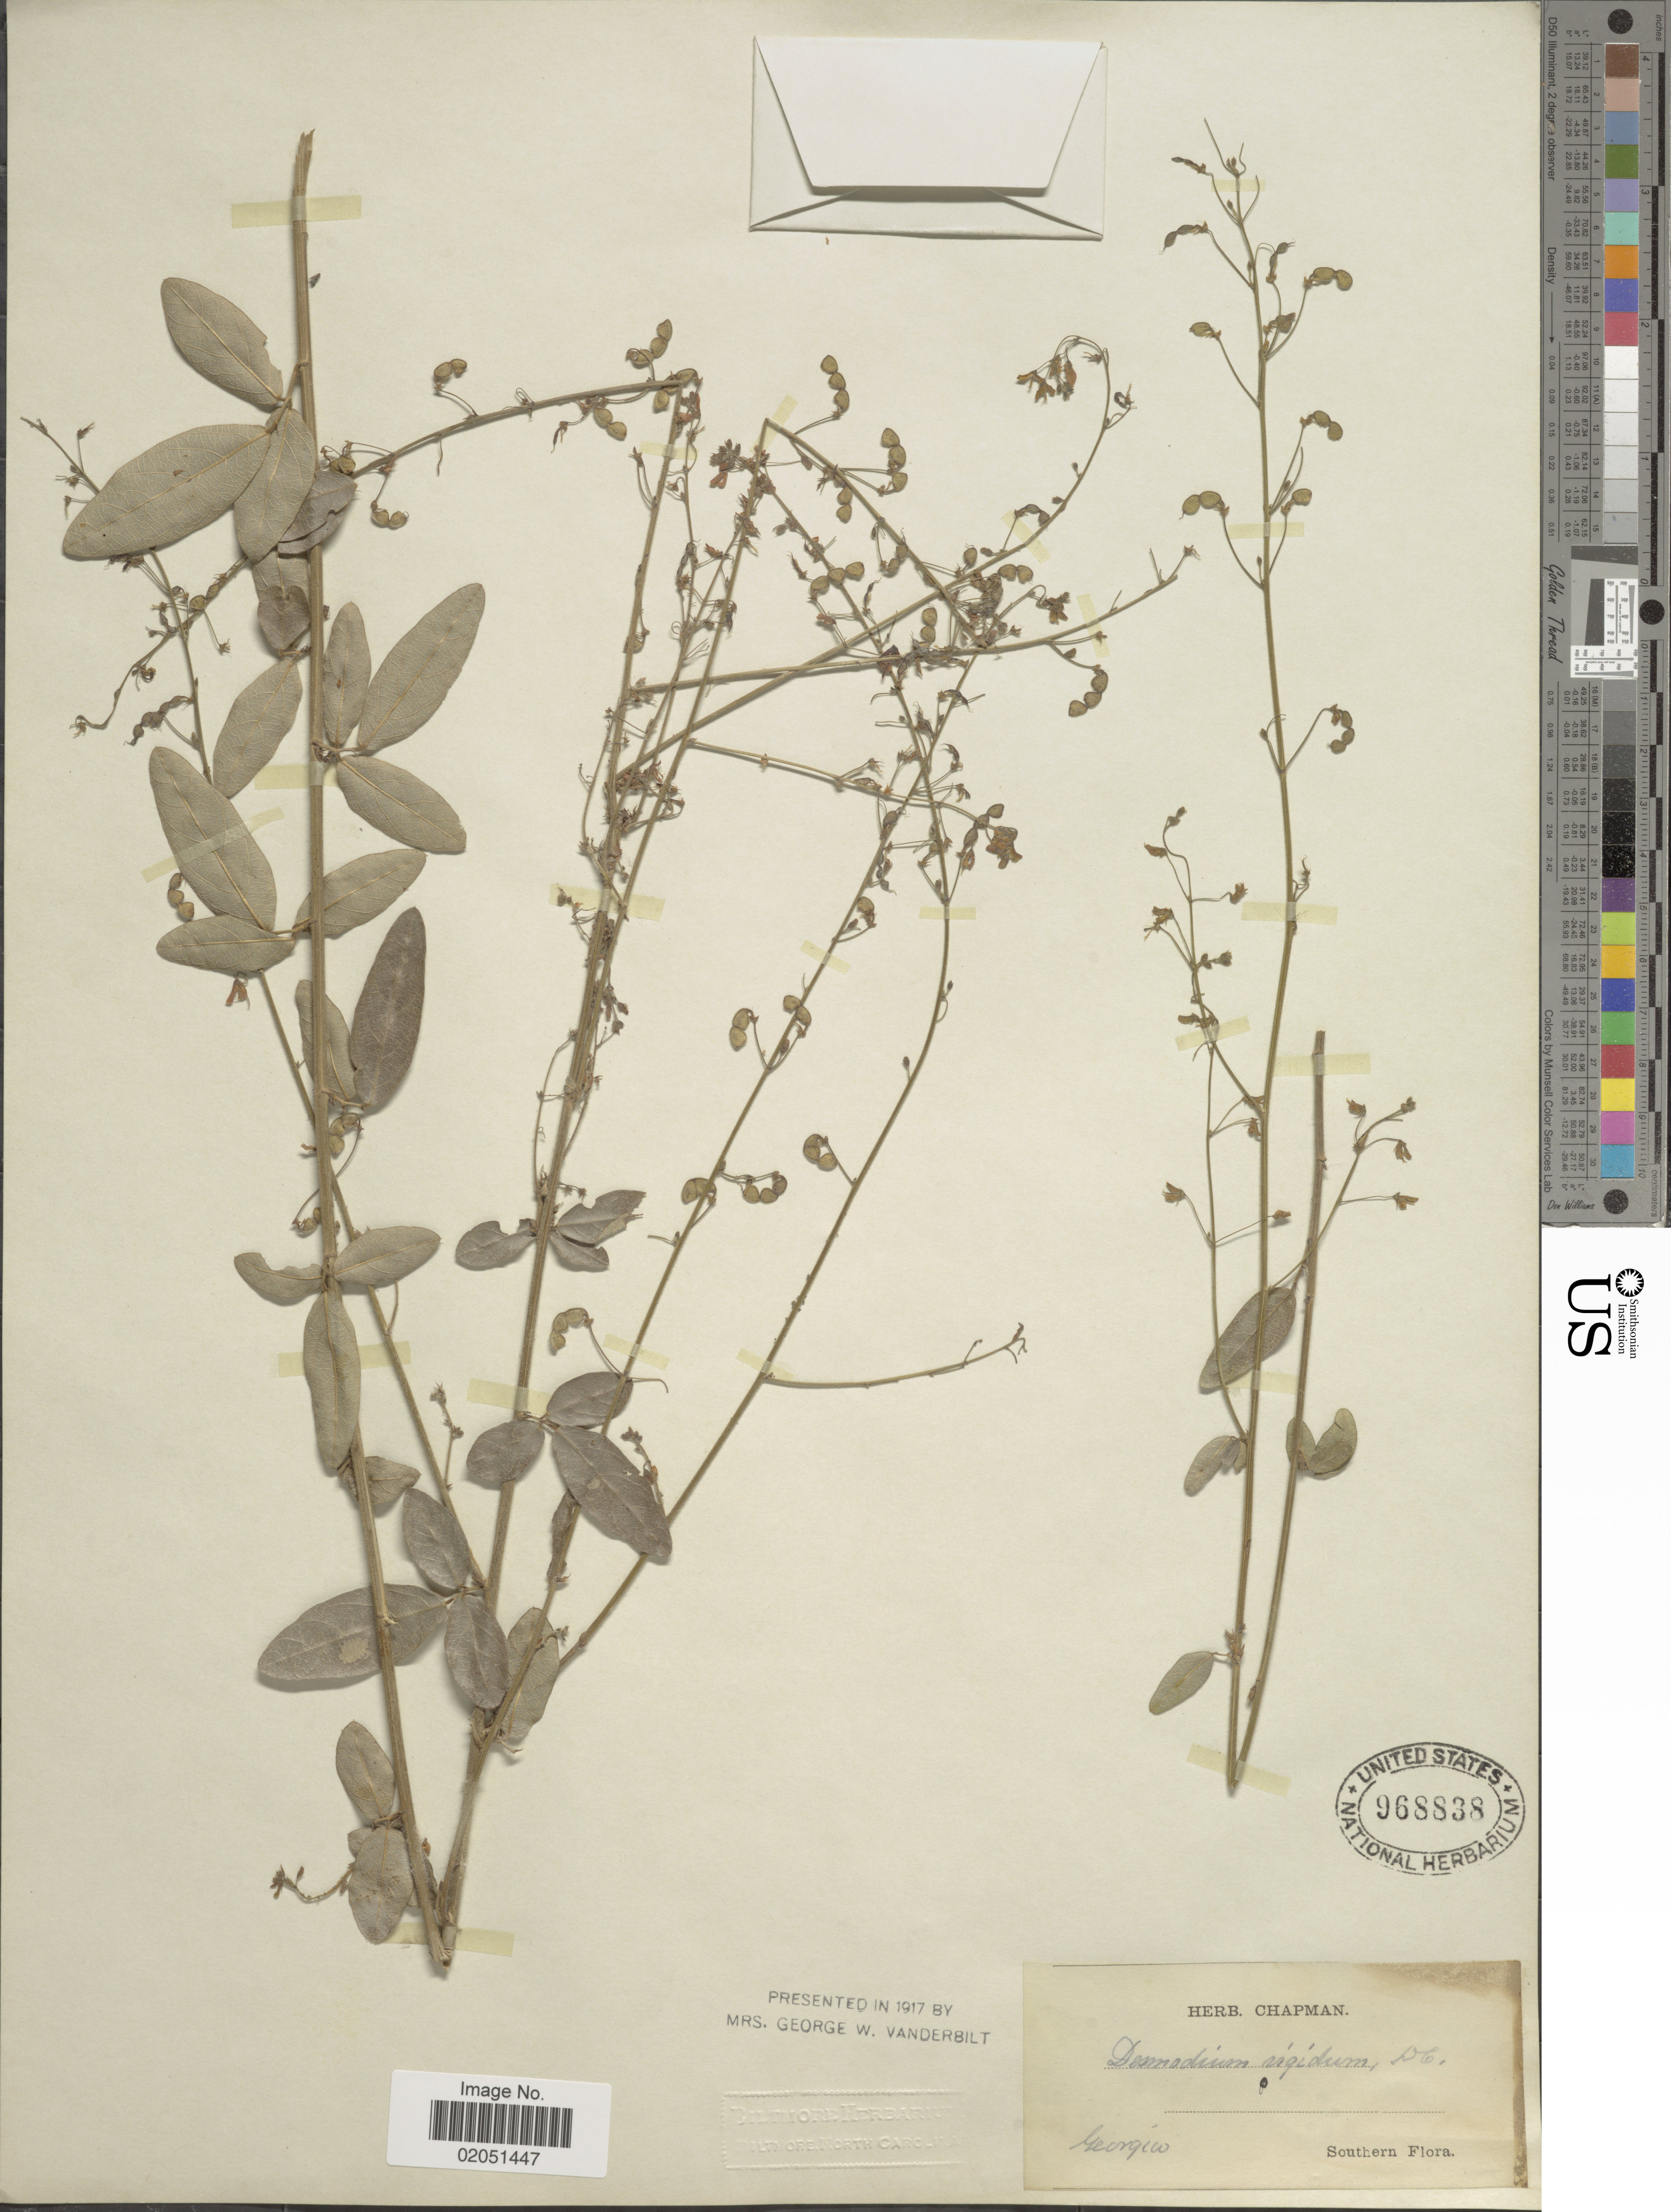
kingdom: Plantae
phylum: Tracheophyta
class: Magnoliopsida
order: Fabales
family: Fabaceae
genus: Desmodium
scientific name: Desmodium rigidum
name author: (Elliott) DC.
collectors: ex herb. Chapman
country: United States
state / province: Georgia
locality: Southern flora.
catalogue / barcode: US 968838